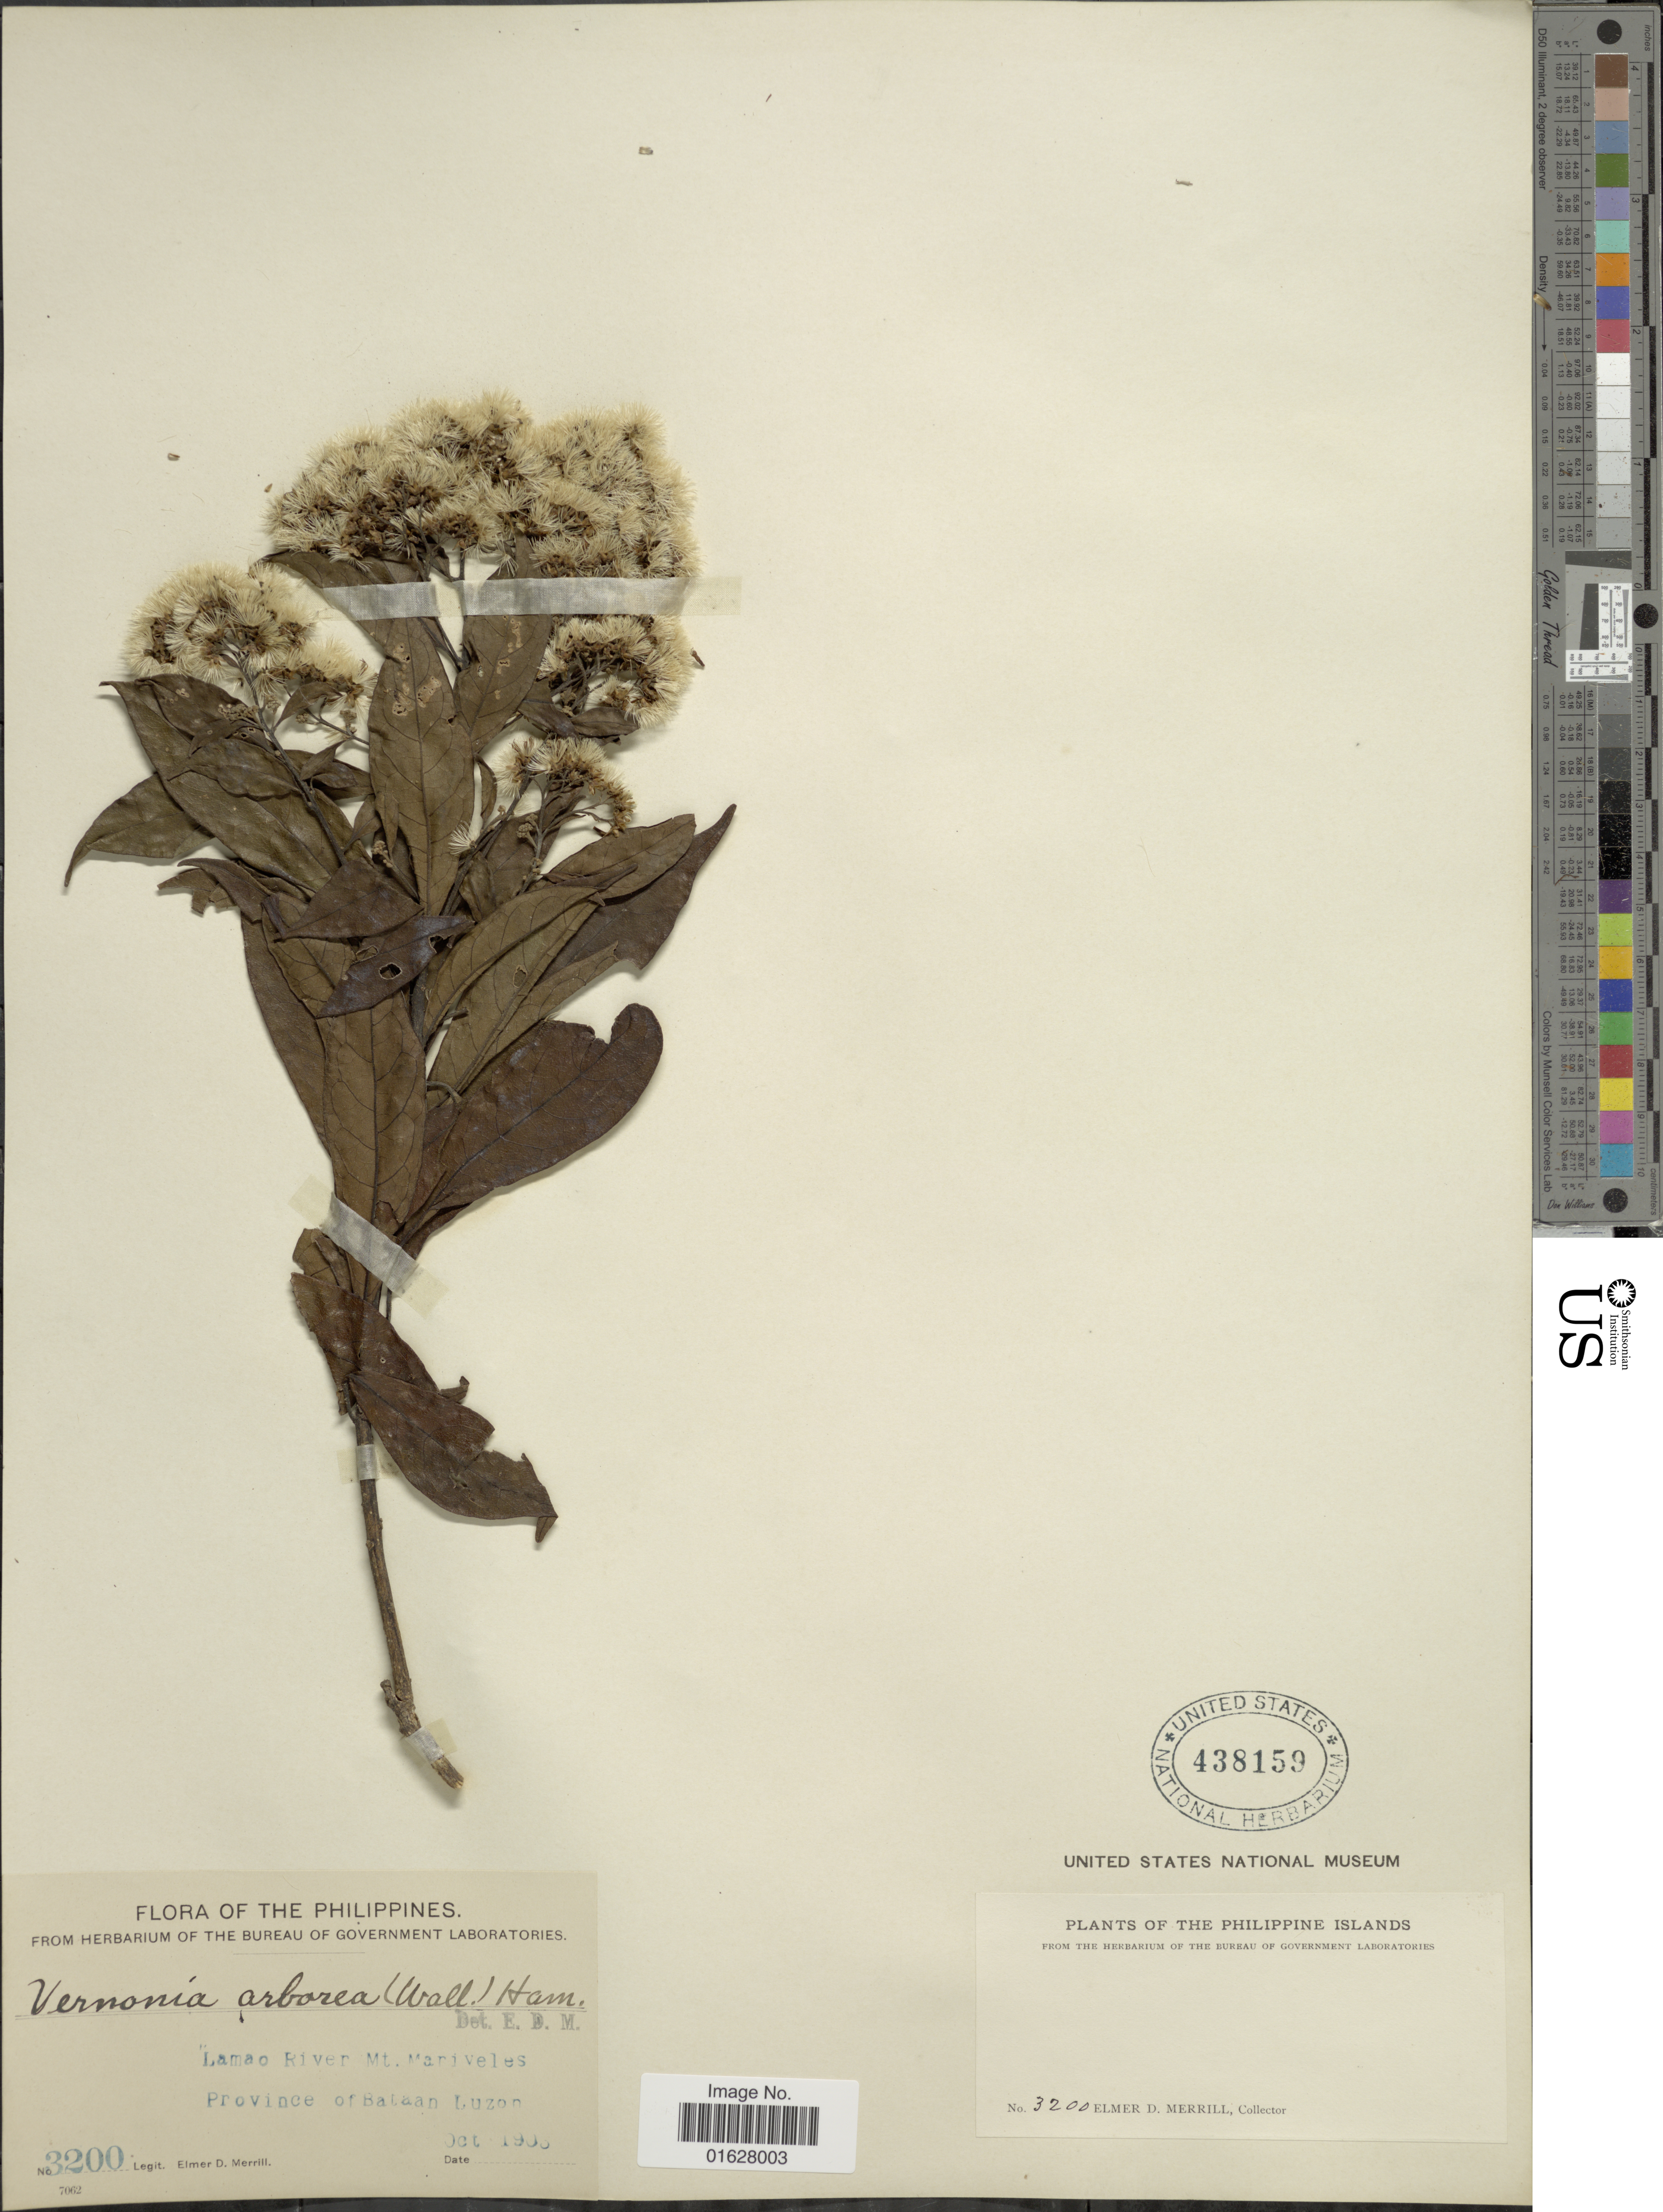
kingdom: Plantae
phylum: Tracheophyta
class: Magnoliopsida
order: Asterales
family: Asteraceae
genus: Vernonia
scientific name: Vernonia lancifolia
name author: Merr.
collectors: E. D. Merrill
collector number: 3200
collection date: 1903-10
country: Philippines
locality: The Philippine Islands. Lamao River Mt. Mariveles. Province of Bataan Luzon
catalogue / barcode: US 438159